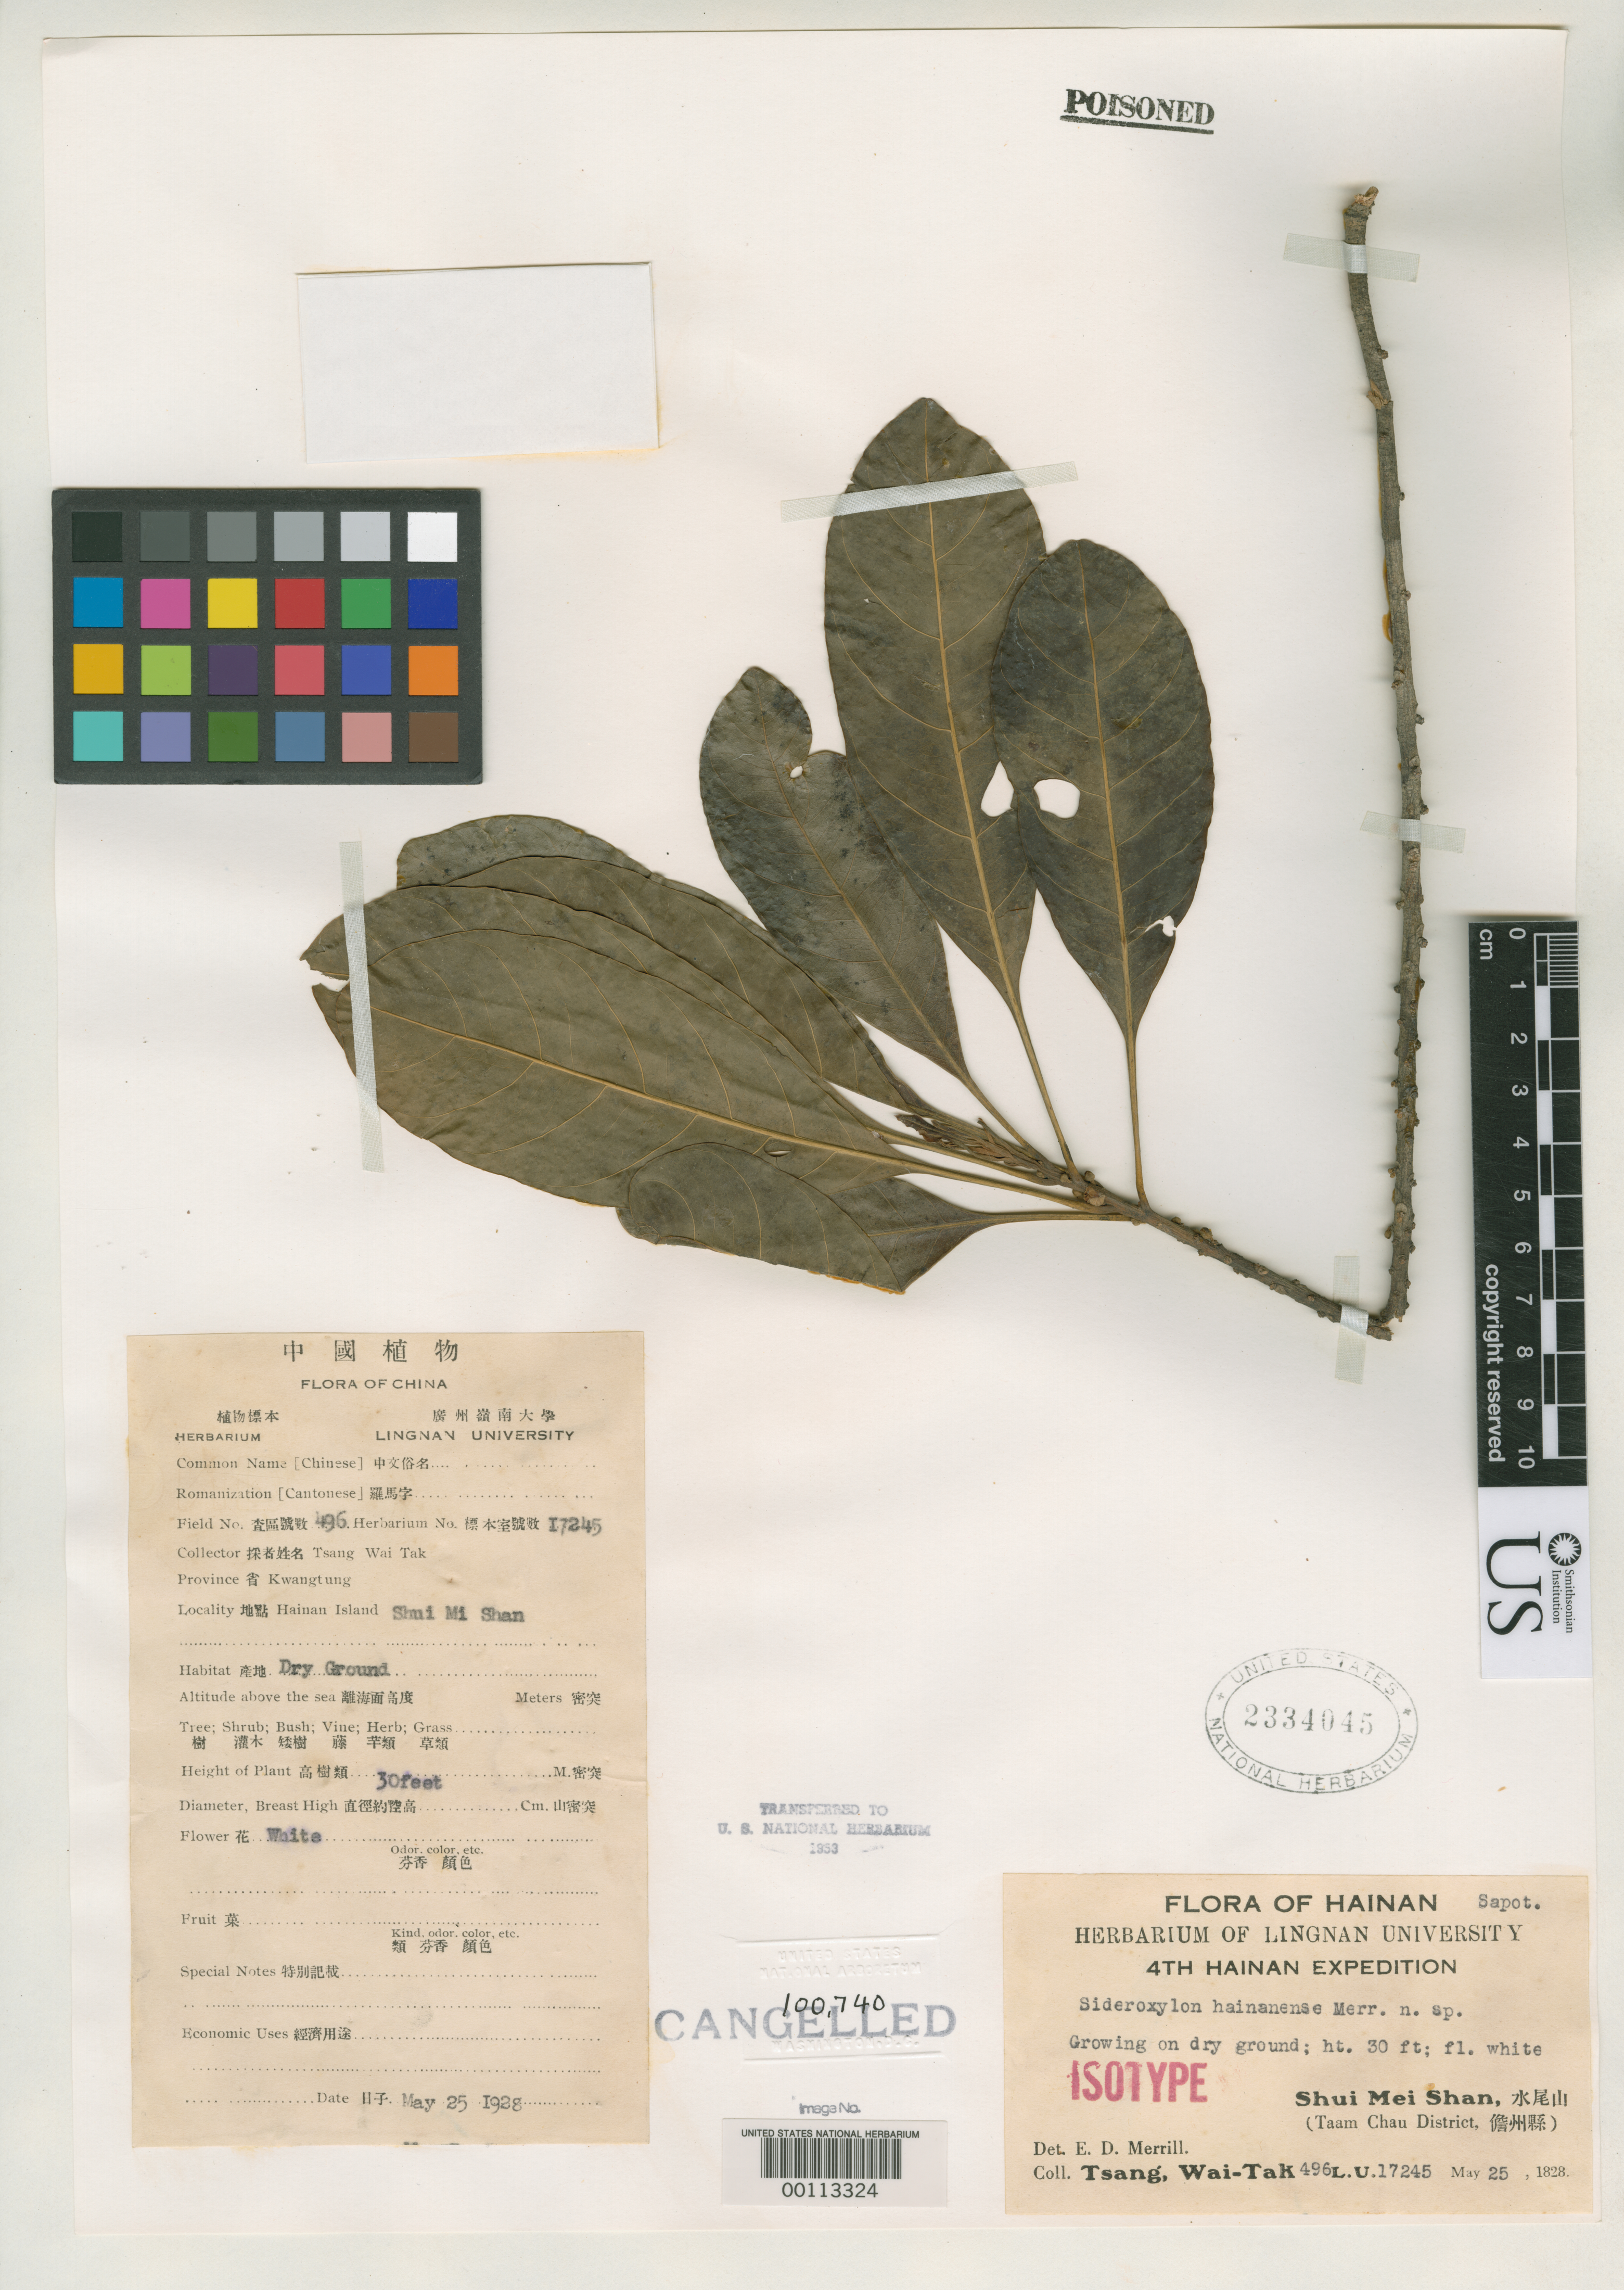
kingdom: Plantae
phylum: Tracheophyta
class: Magnoliopsida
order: Ericales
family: Sapotaceae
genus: Sideroxylon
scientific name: Sideroxylon hainanense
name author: Merr.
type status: Isotype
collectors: W. T. Tsang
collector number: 17245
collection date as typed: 25 May 1928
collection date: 1928-05-25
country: China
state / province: Hainan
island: Hainan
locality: Shui Mei Shan.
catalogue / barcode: US 2334045